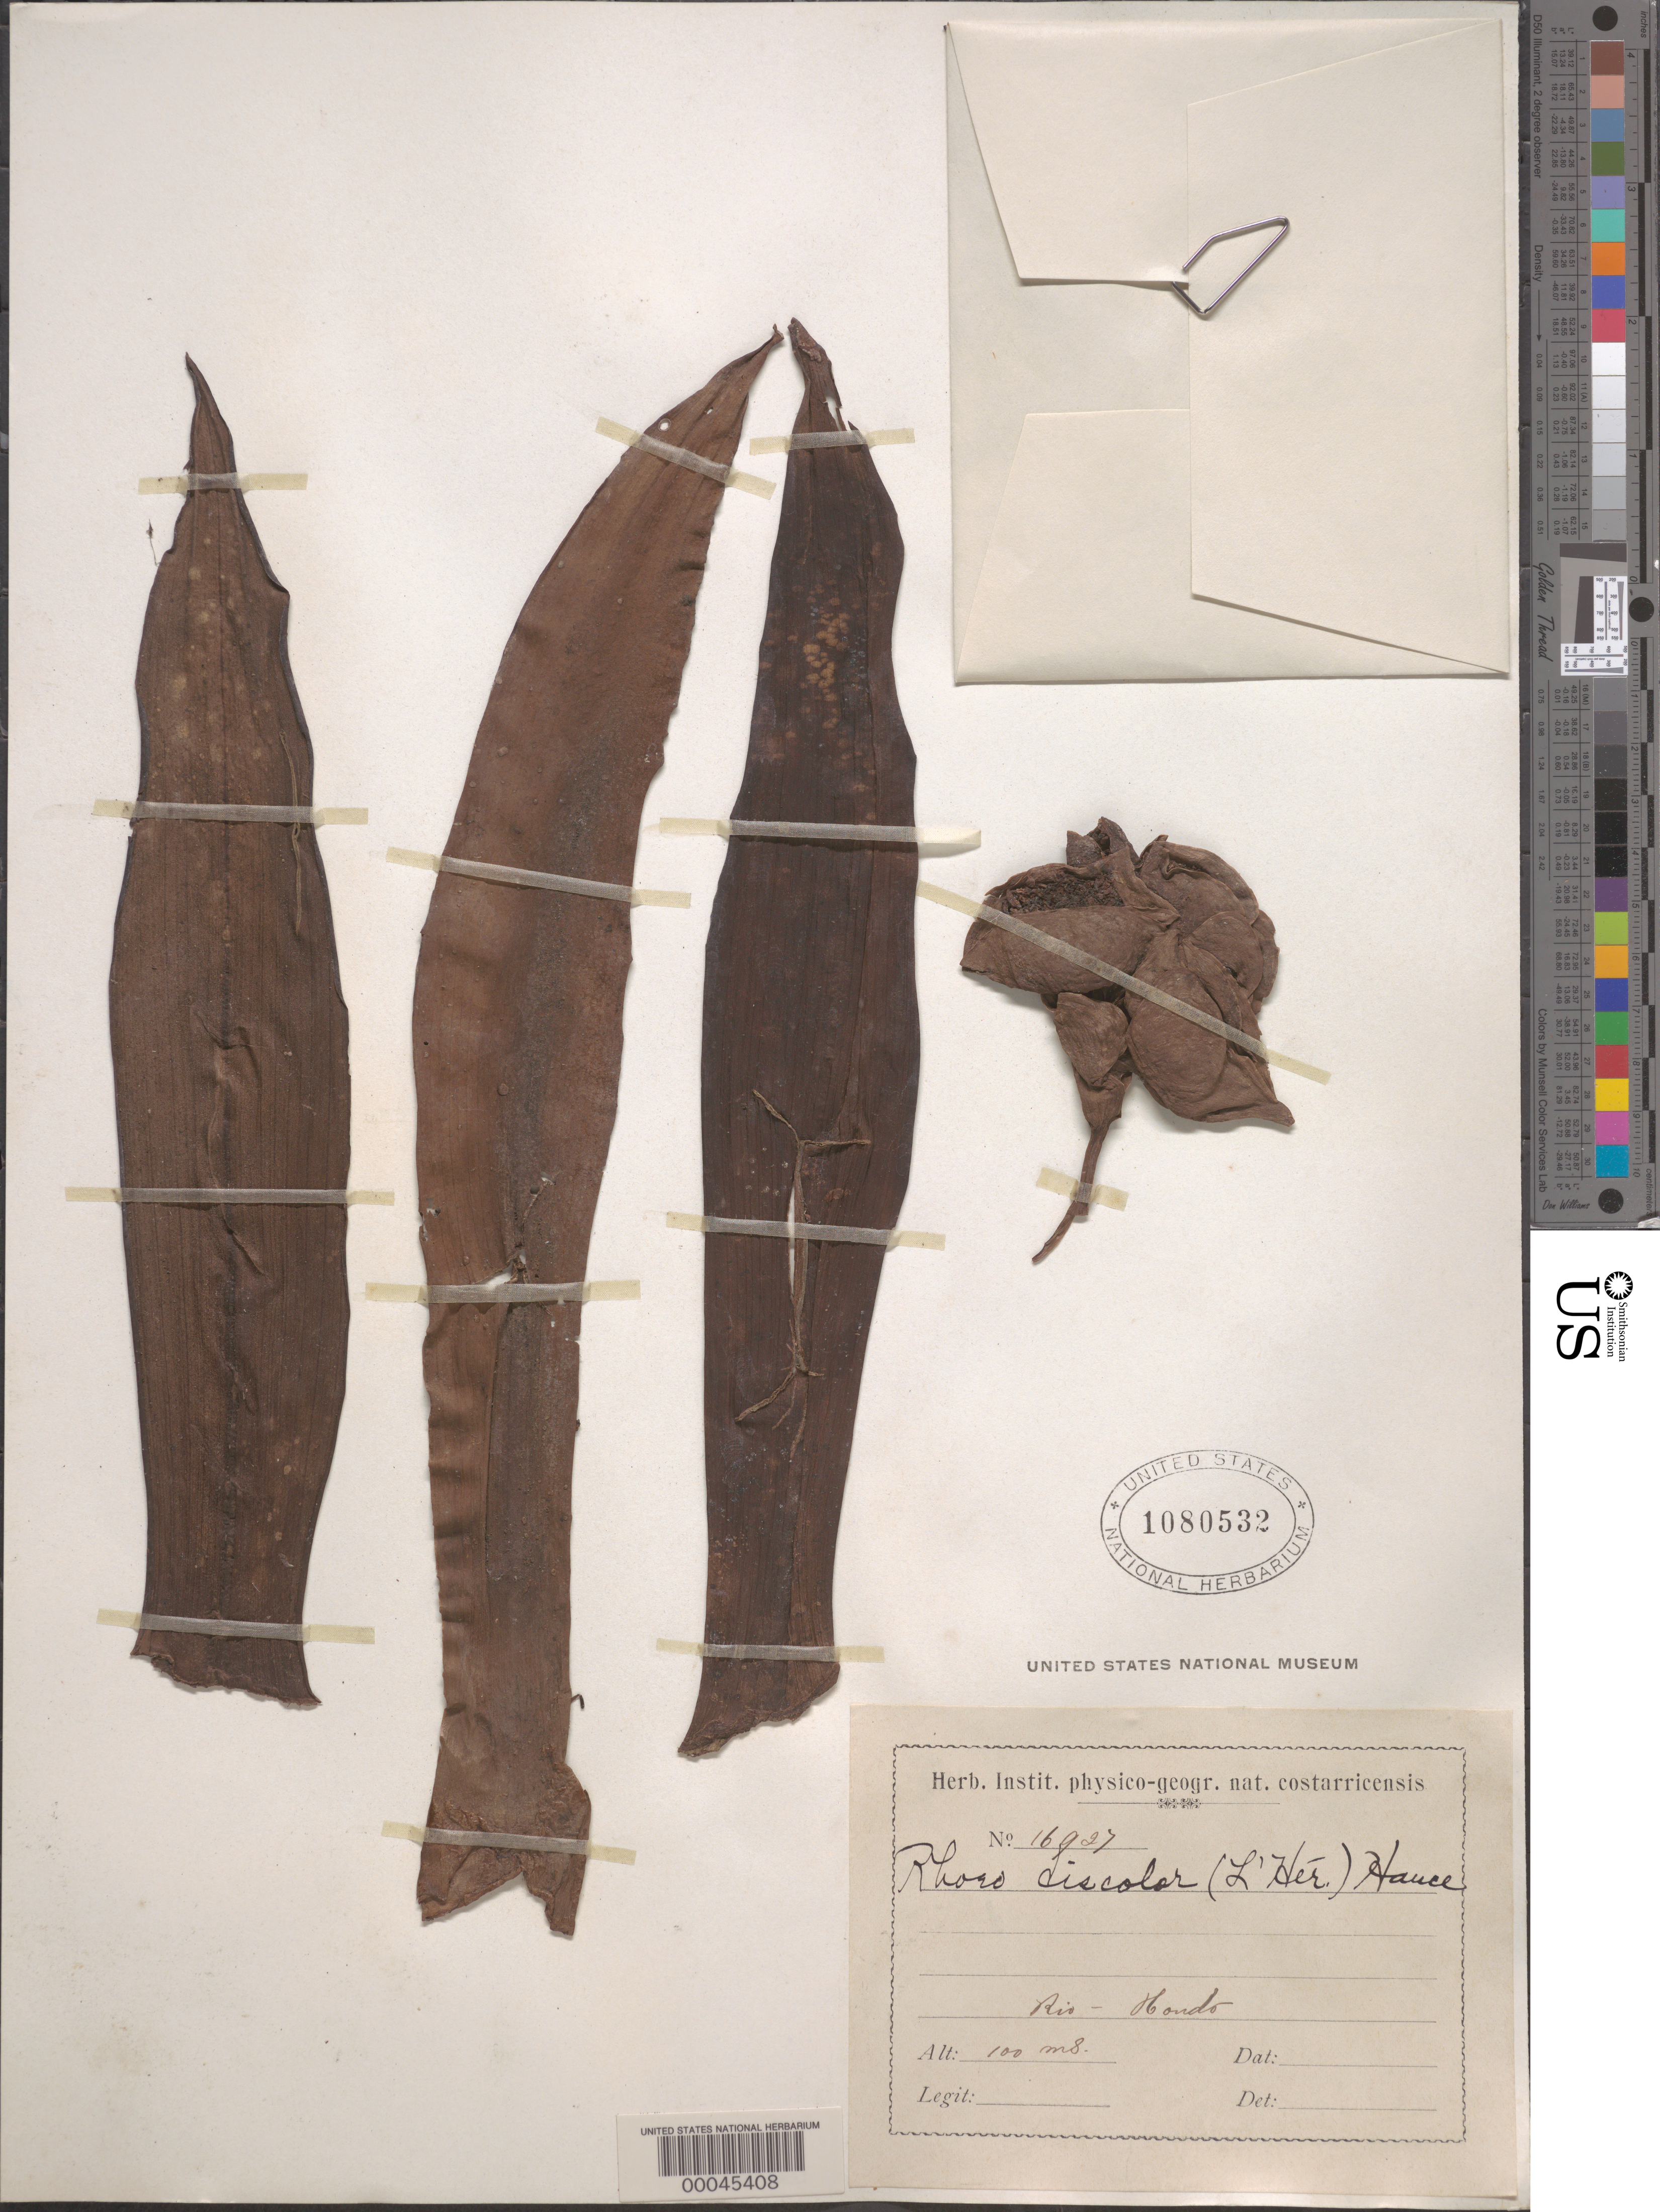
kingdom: Plantae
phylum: Tracheophyta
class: Liliopsida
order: Commelinales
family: Commelinaceae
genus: Tradescantia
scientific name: Tradescantia spathacea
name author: Sw.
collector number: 16927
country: Costa Rica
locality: Rio Hondo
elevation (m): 100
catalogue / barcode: US 1080532